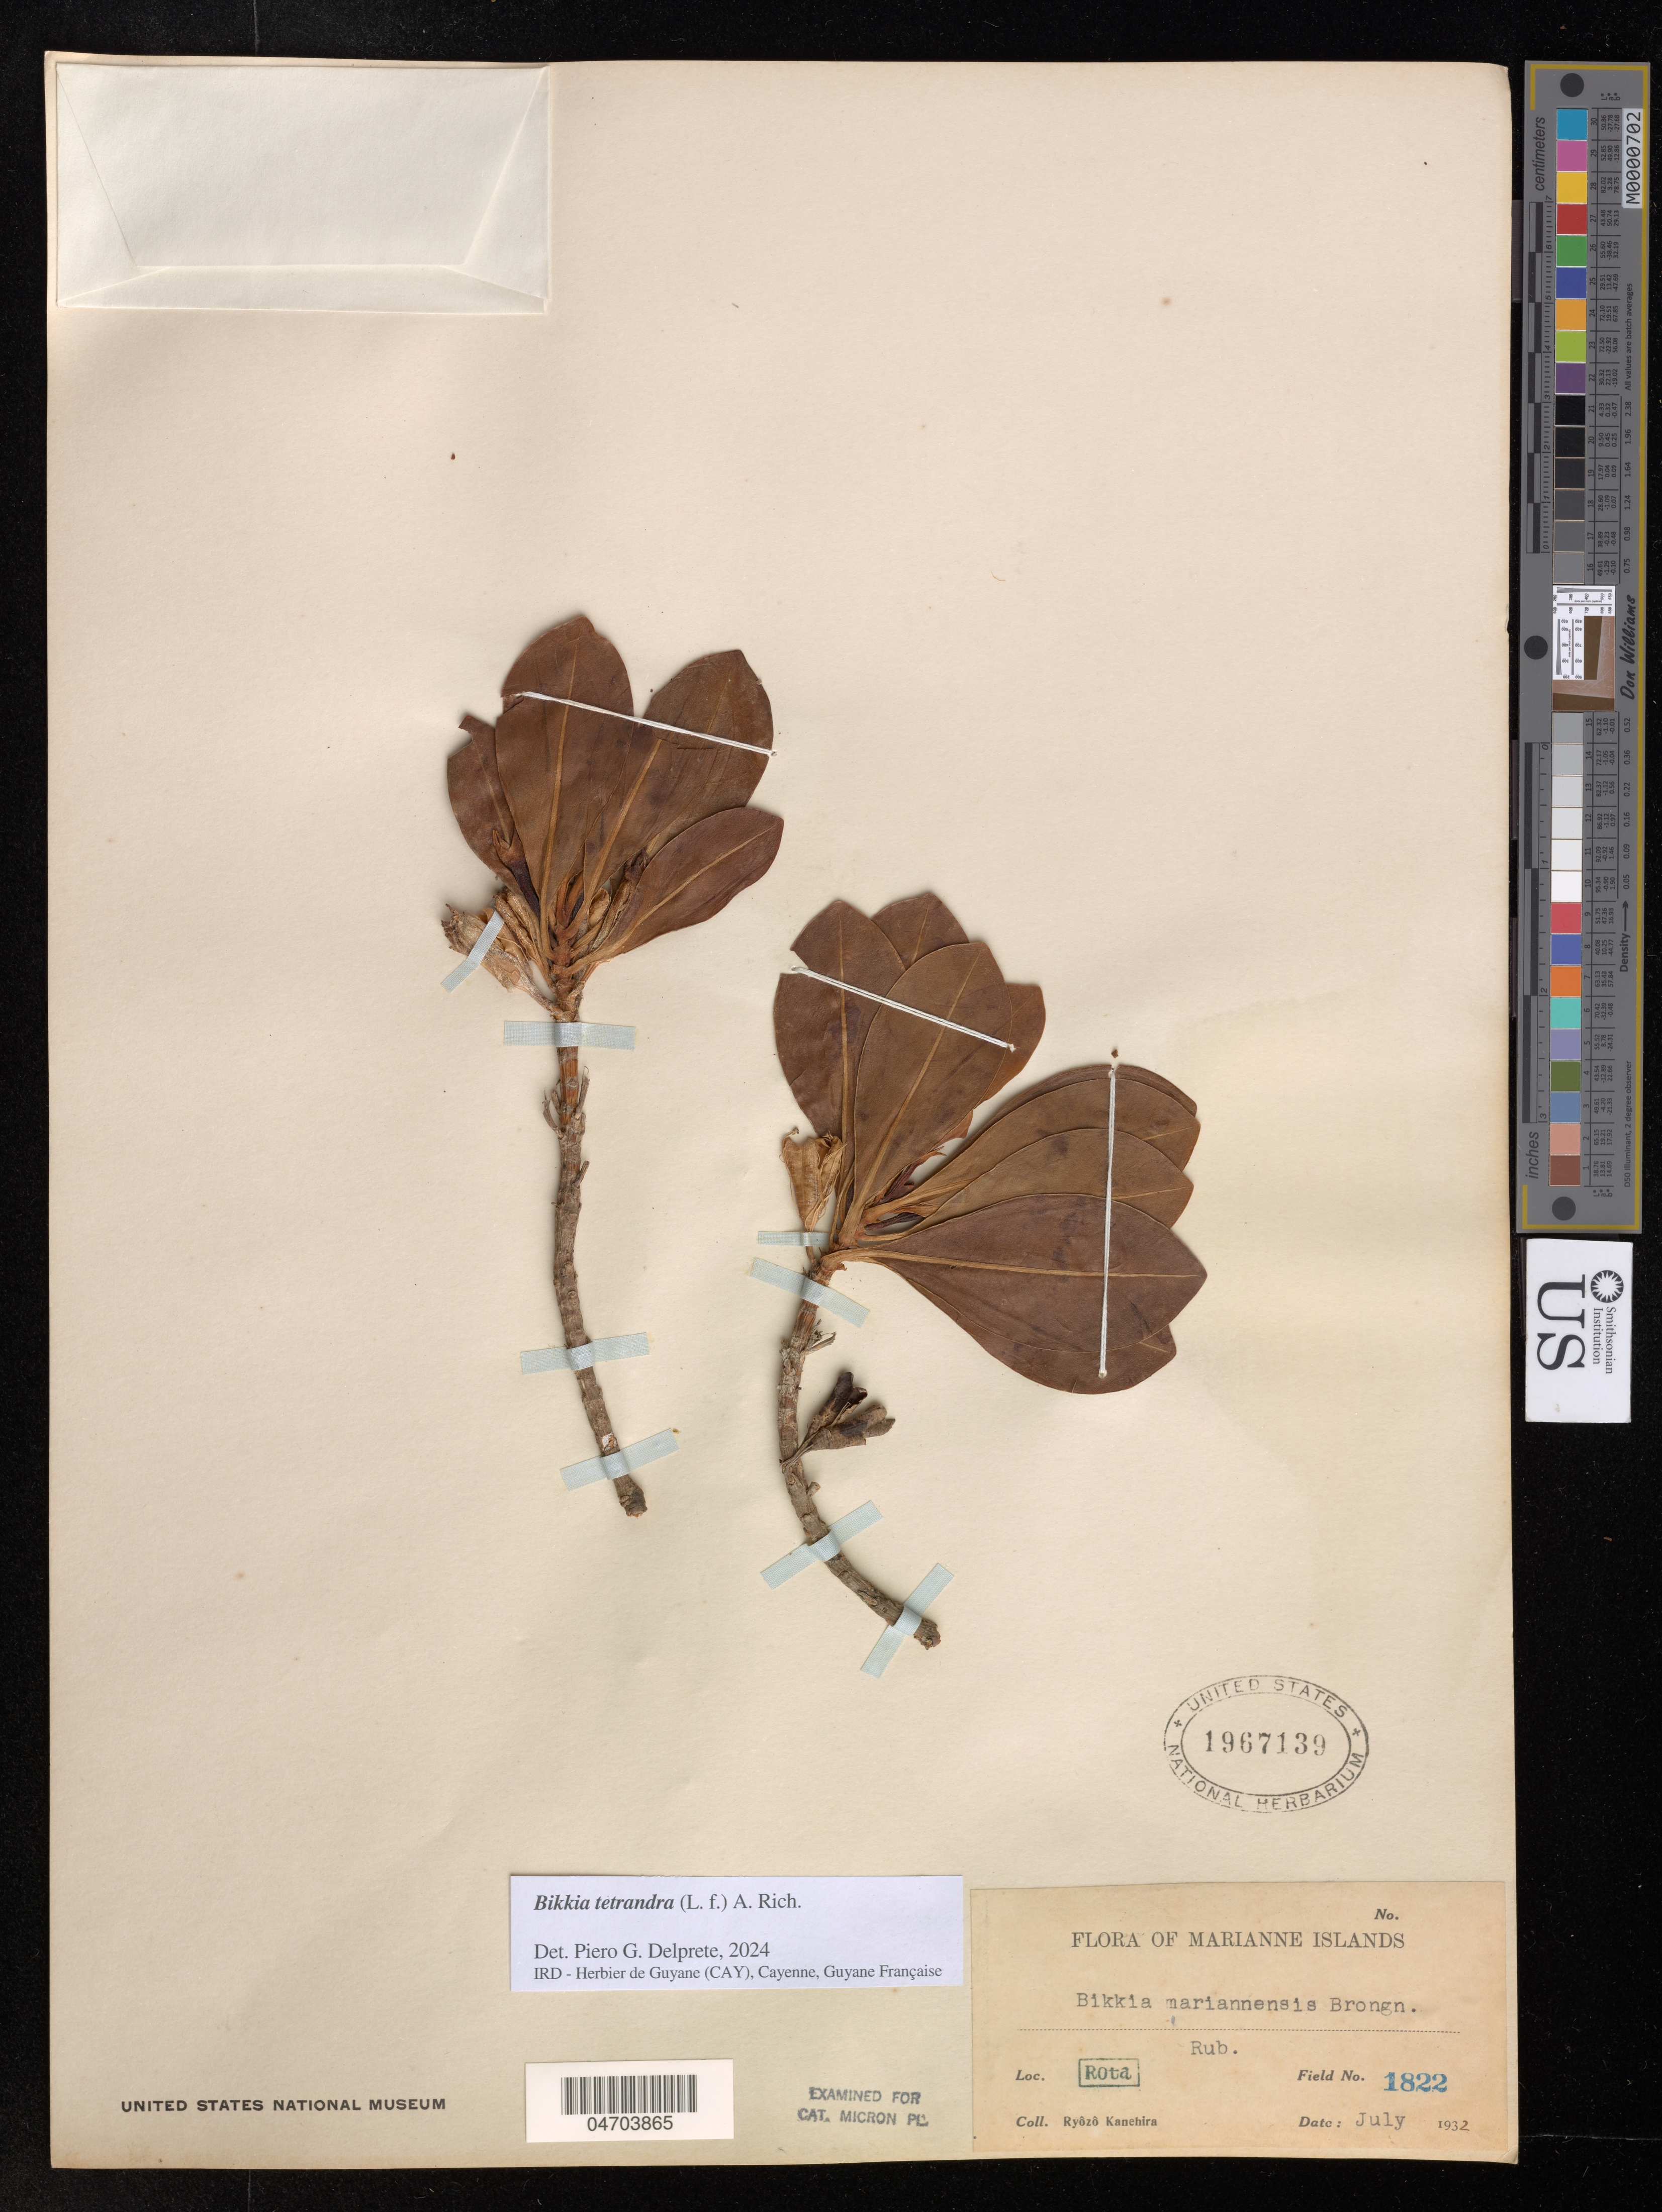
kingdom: Plantae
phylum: Tracheophyta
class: Magnoliopsida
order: Gentianales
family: Rubiaceae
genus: Bikkia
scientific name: Bikkia tetrandra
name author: (L. f.) A. Rich.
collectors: R. Kanehira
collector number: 1822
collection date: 1932-07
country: Northern Mariana Islands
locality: Marianne Islands. Rota.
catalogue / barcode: US 1967139